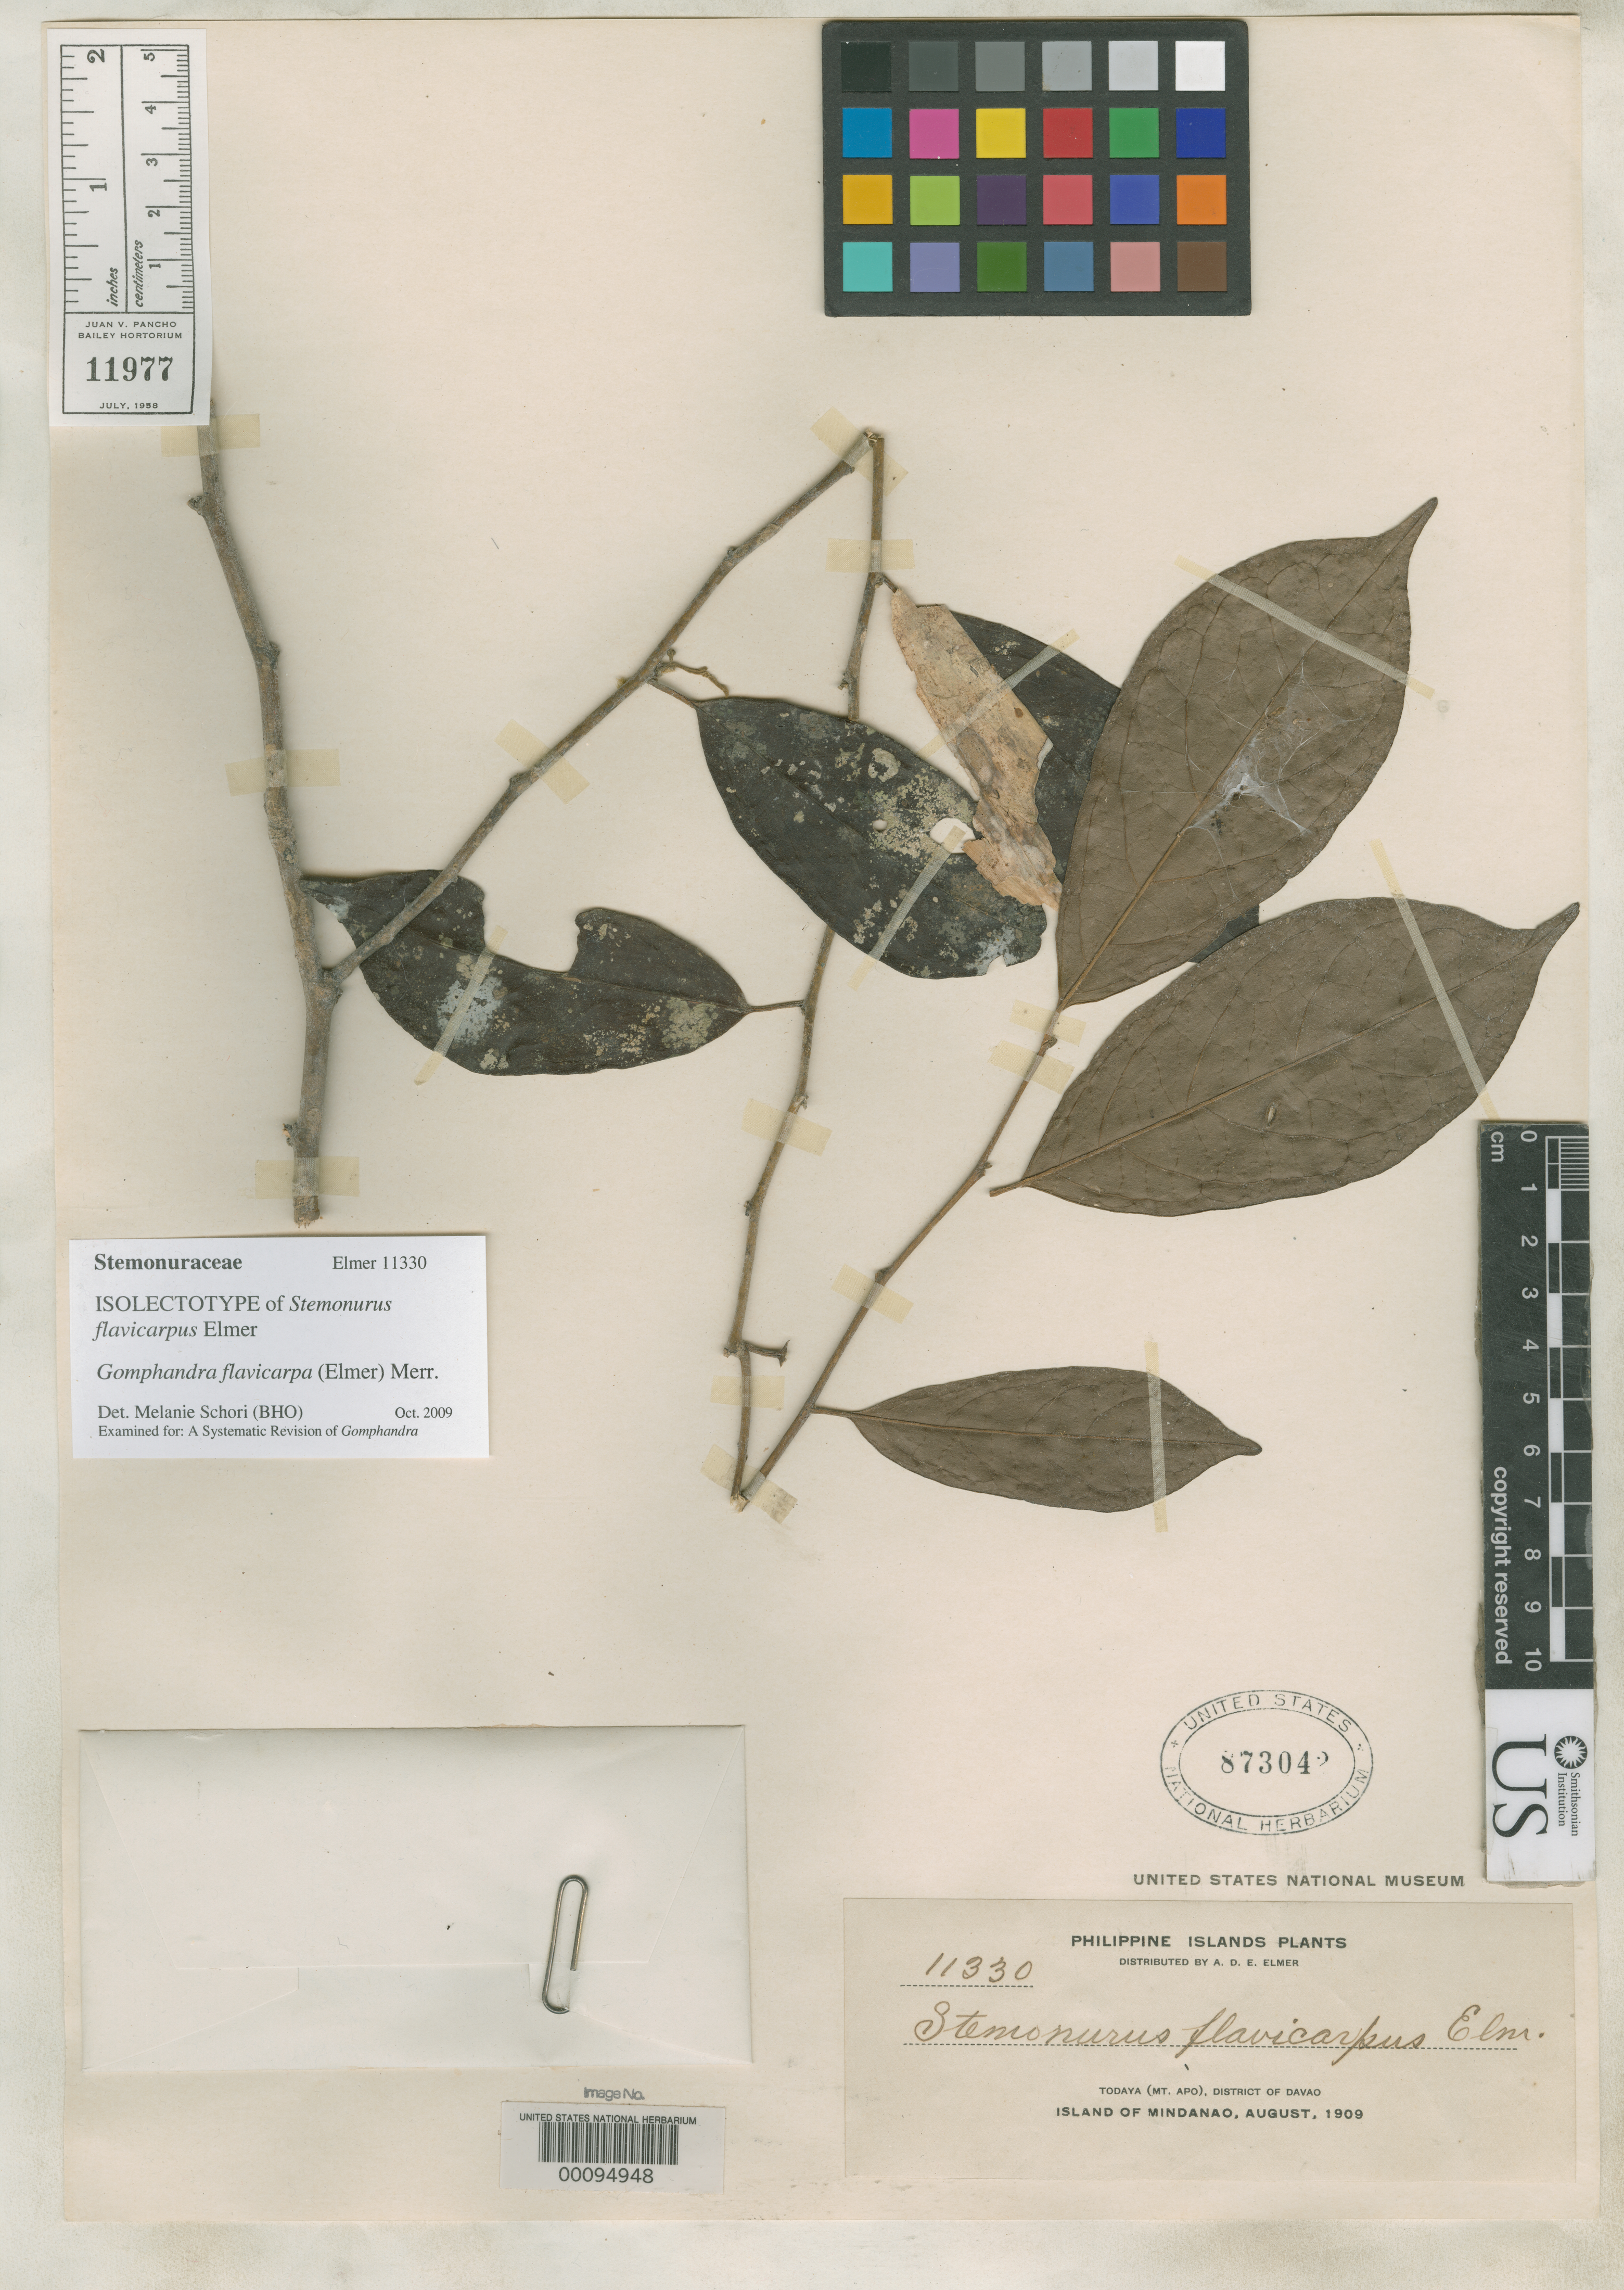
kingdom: Plantae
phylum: Tracheophyta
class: Magnoliopsida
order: Cardiopteridales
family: Stemonuraceae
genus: Stemonurus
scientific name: Stemonurus flavicarpus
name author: Elmer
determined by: Schori, Melanie, Botanist, GRIN Taxonomy (BARC), United States Department of Agriculture (UNITED STATES)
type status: Isolectotype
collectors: A. D. E. Elmer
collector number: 11330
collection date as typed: Aug 1909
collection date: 1909-08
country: Philippines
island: Mindanao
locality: Todaya (Mt. Apo), District of Davao, Island of Mindanao.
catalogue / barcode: US 873042